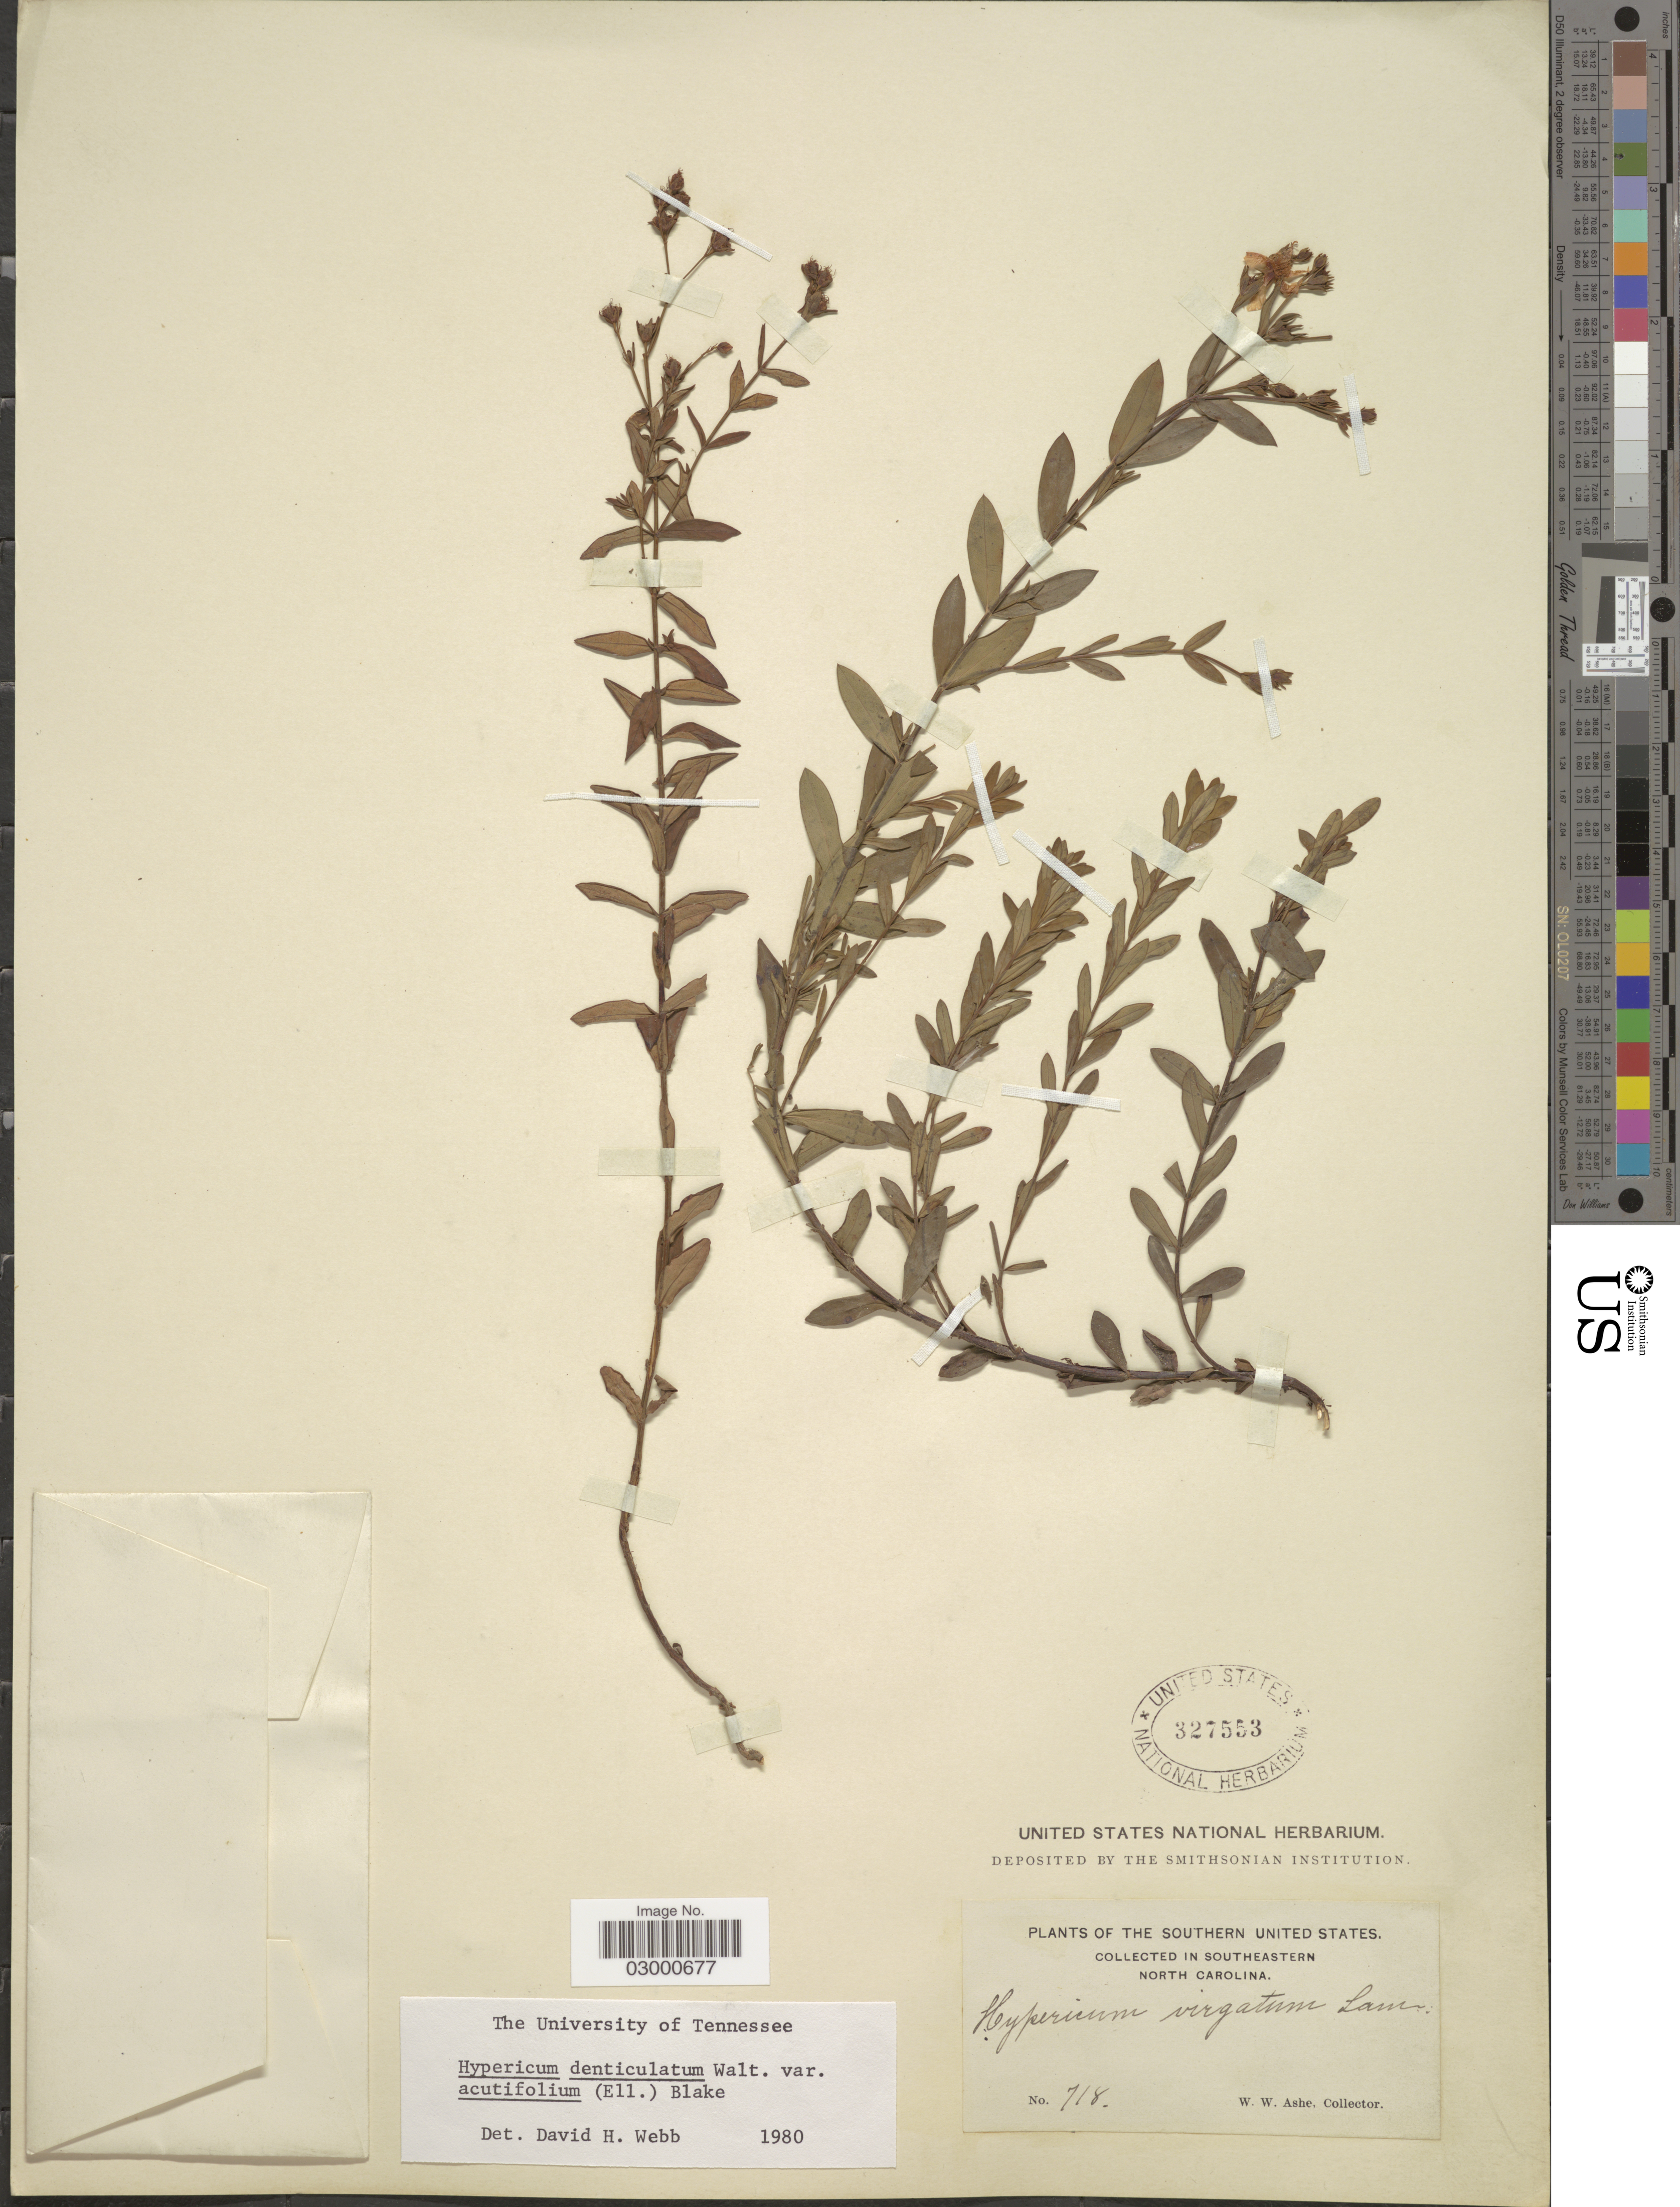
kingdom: Plantae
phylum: Tracheophyta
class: Magnoliopsida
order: Malpighiales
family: Hypericaceae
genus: Hypericum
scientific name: Hypericum denticulatum var. acutifolium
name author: (Elliott) N. Robson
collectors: W. W. Ashe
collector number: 718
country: United States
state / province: North Carolina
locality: Southern United States. Southeastern.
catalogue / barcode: US 327553